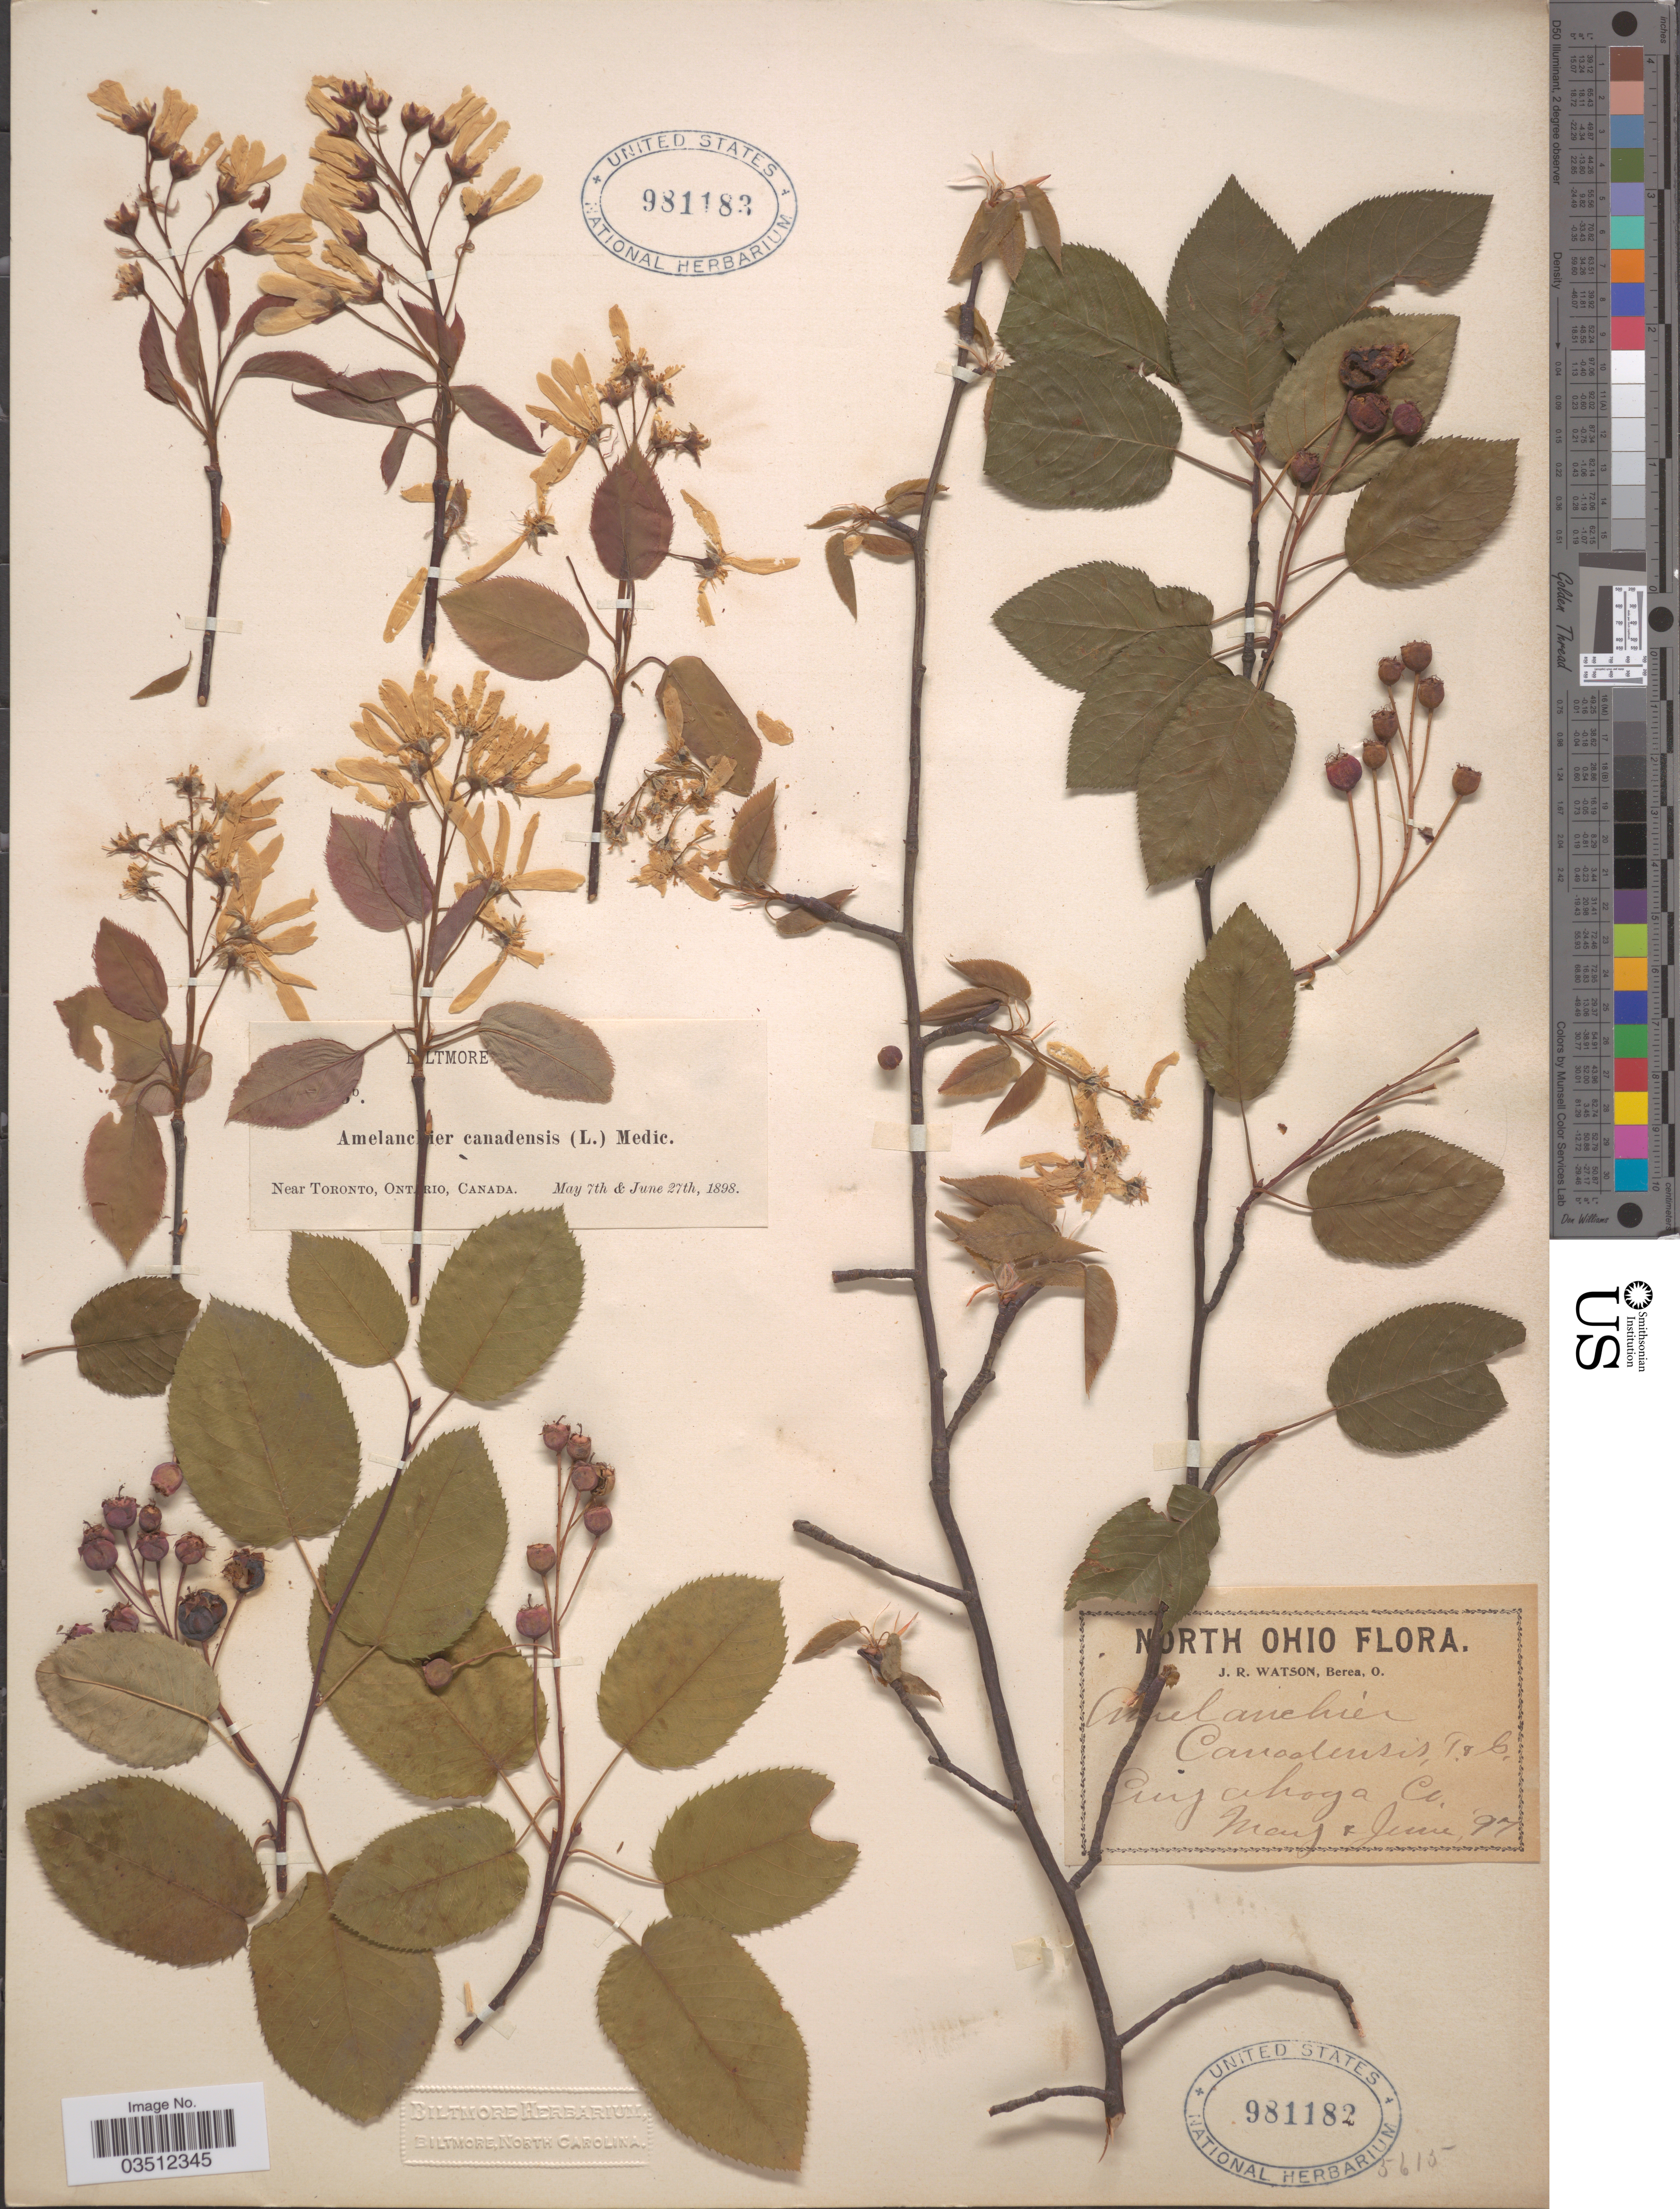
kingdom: Plantae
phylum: Tracheophyta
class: Magnoliopsida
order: Rosales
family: Rosaceae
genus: Amelanchier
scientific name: Amelanchier laevis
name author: Wiegand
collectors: J. R. Watson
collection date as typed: Transcribed d/m/y: /5/97 to /6/97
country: United States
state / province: Ohio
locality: North Ohio. Cuyahoga Co.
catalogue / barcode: US 981182